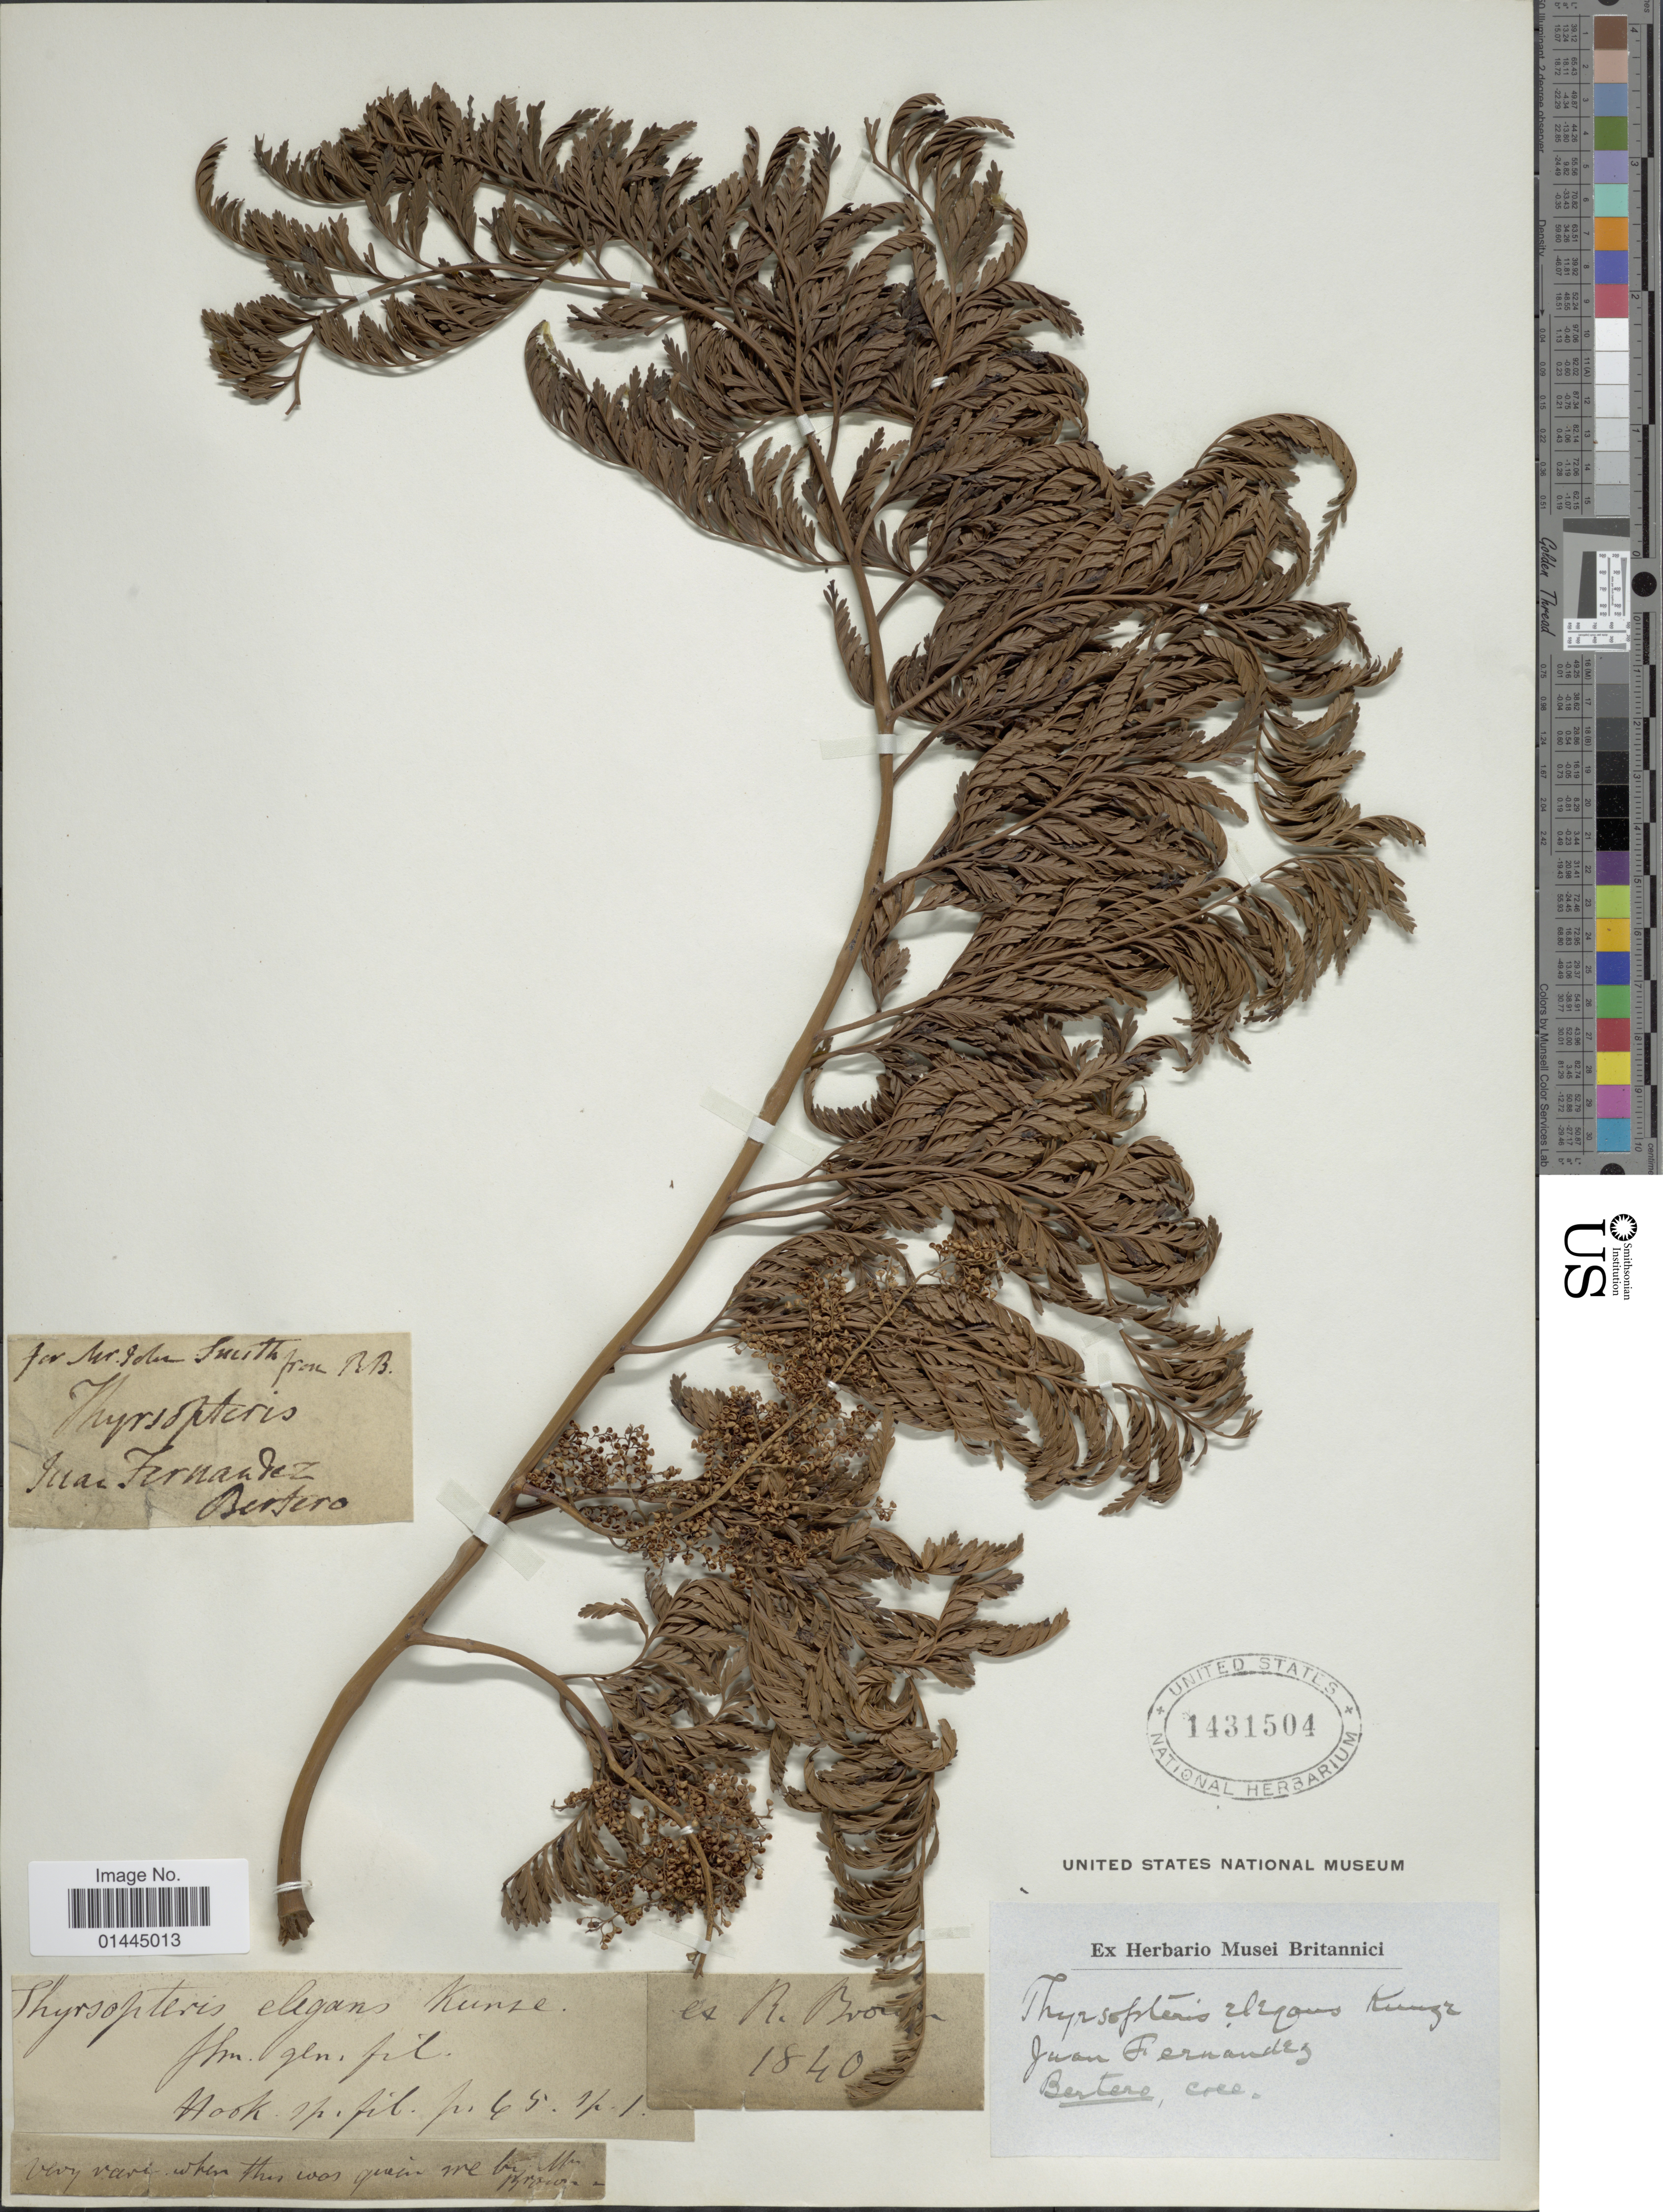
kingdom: Plantae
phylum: Tracheophyta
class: Polypodiopsida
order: Cyatheales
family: Thyrsopteridaceae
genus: Thyrsopteris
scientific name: Thyrsopteris elegans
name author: Kunze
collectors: Bertero, --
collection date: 1840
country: Chile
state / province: Valparaíso (V)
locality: Juan Fernandez.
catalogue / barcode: US 1431504